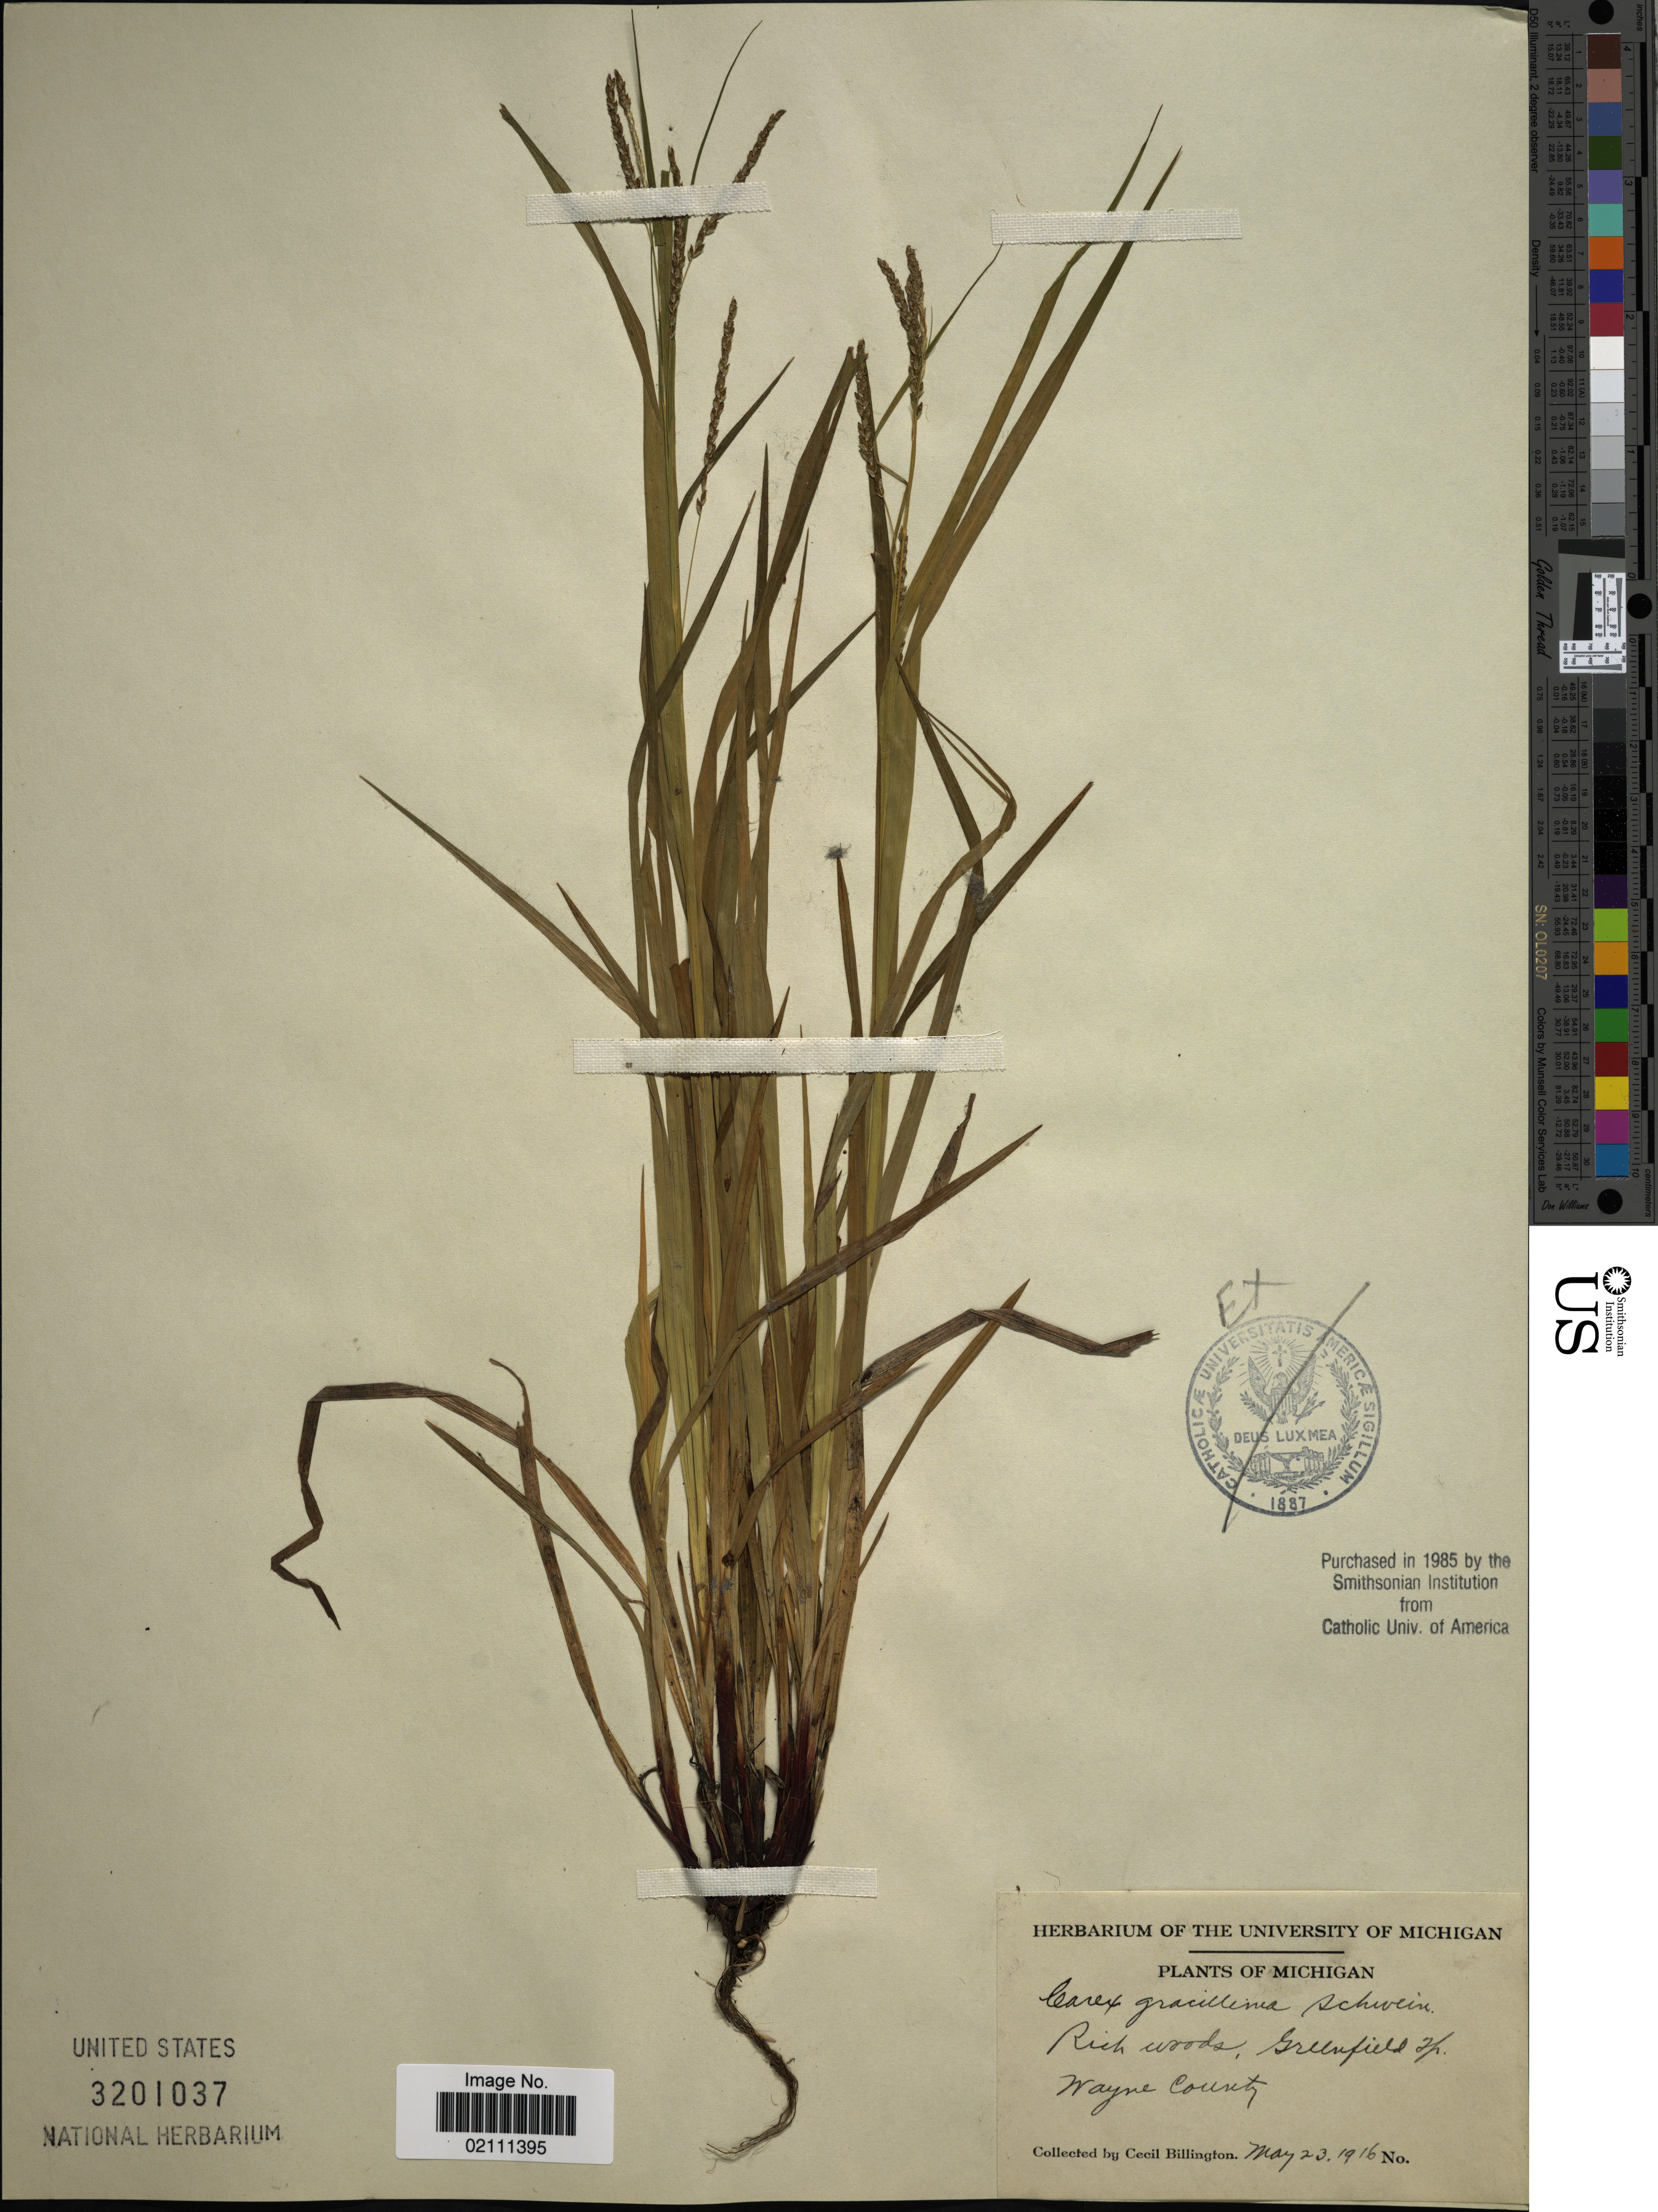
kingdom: Plantae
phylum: Tracheophyta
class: Liliopsida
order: Poales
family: Cyperaceae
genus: Carex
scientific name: Carex gracillima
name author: Schwein.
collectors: C. Billington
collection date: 1916-05-23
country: United States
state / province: Michigan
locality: Rich woods, Greenfield sp., Wayne County.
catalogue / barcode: US 3201037